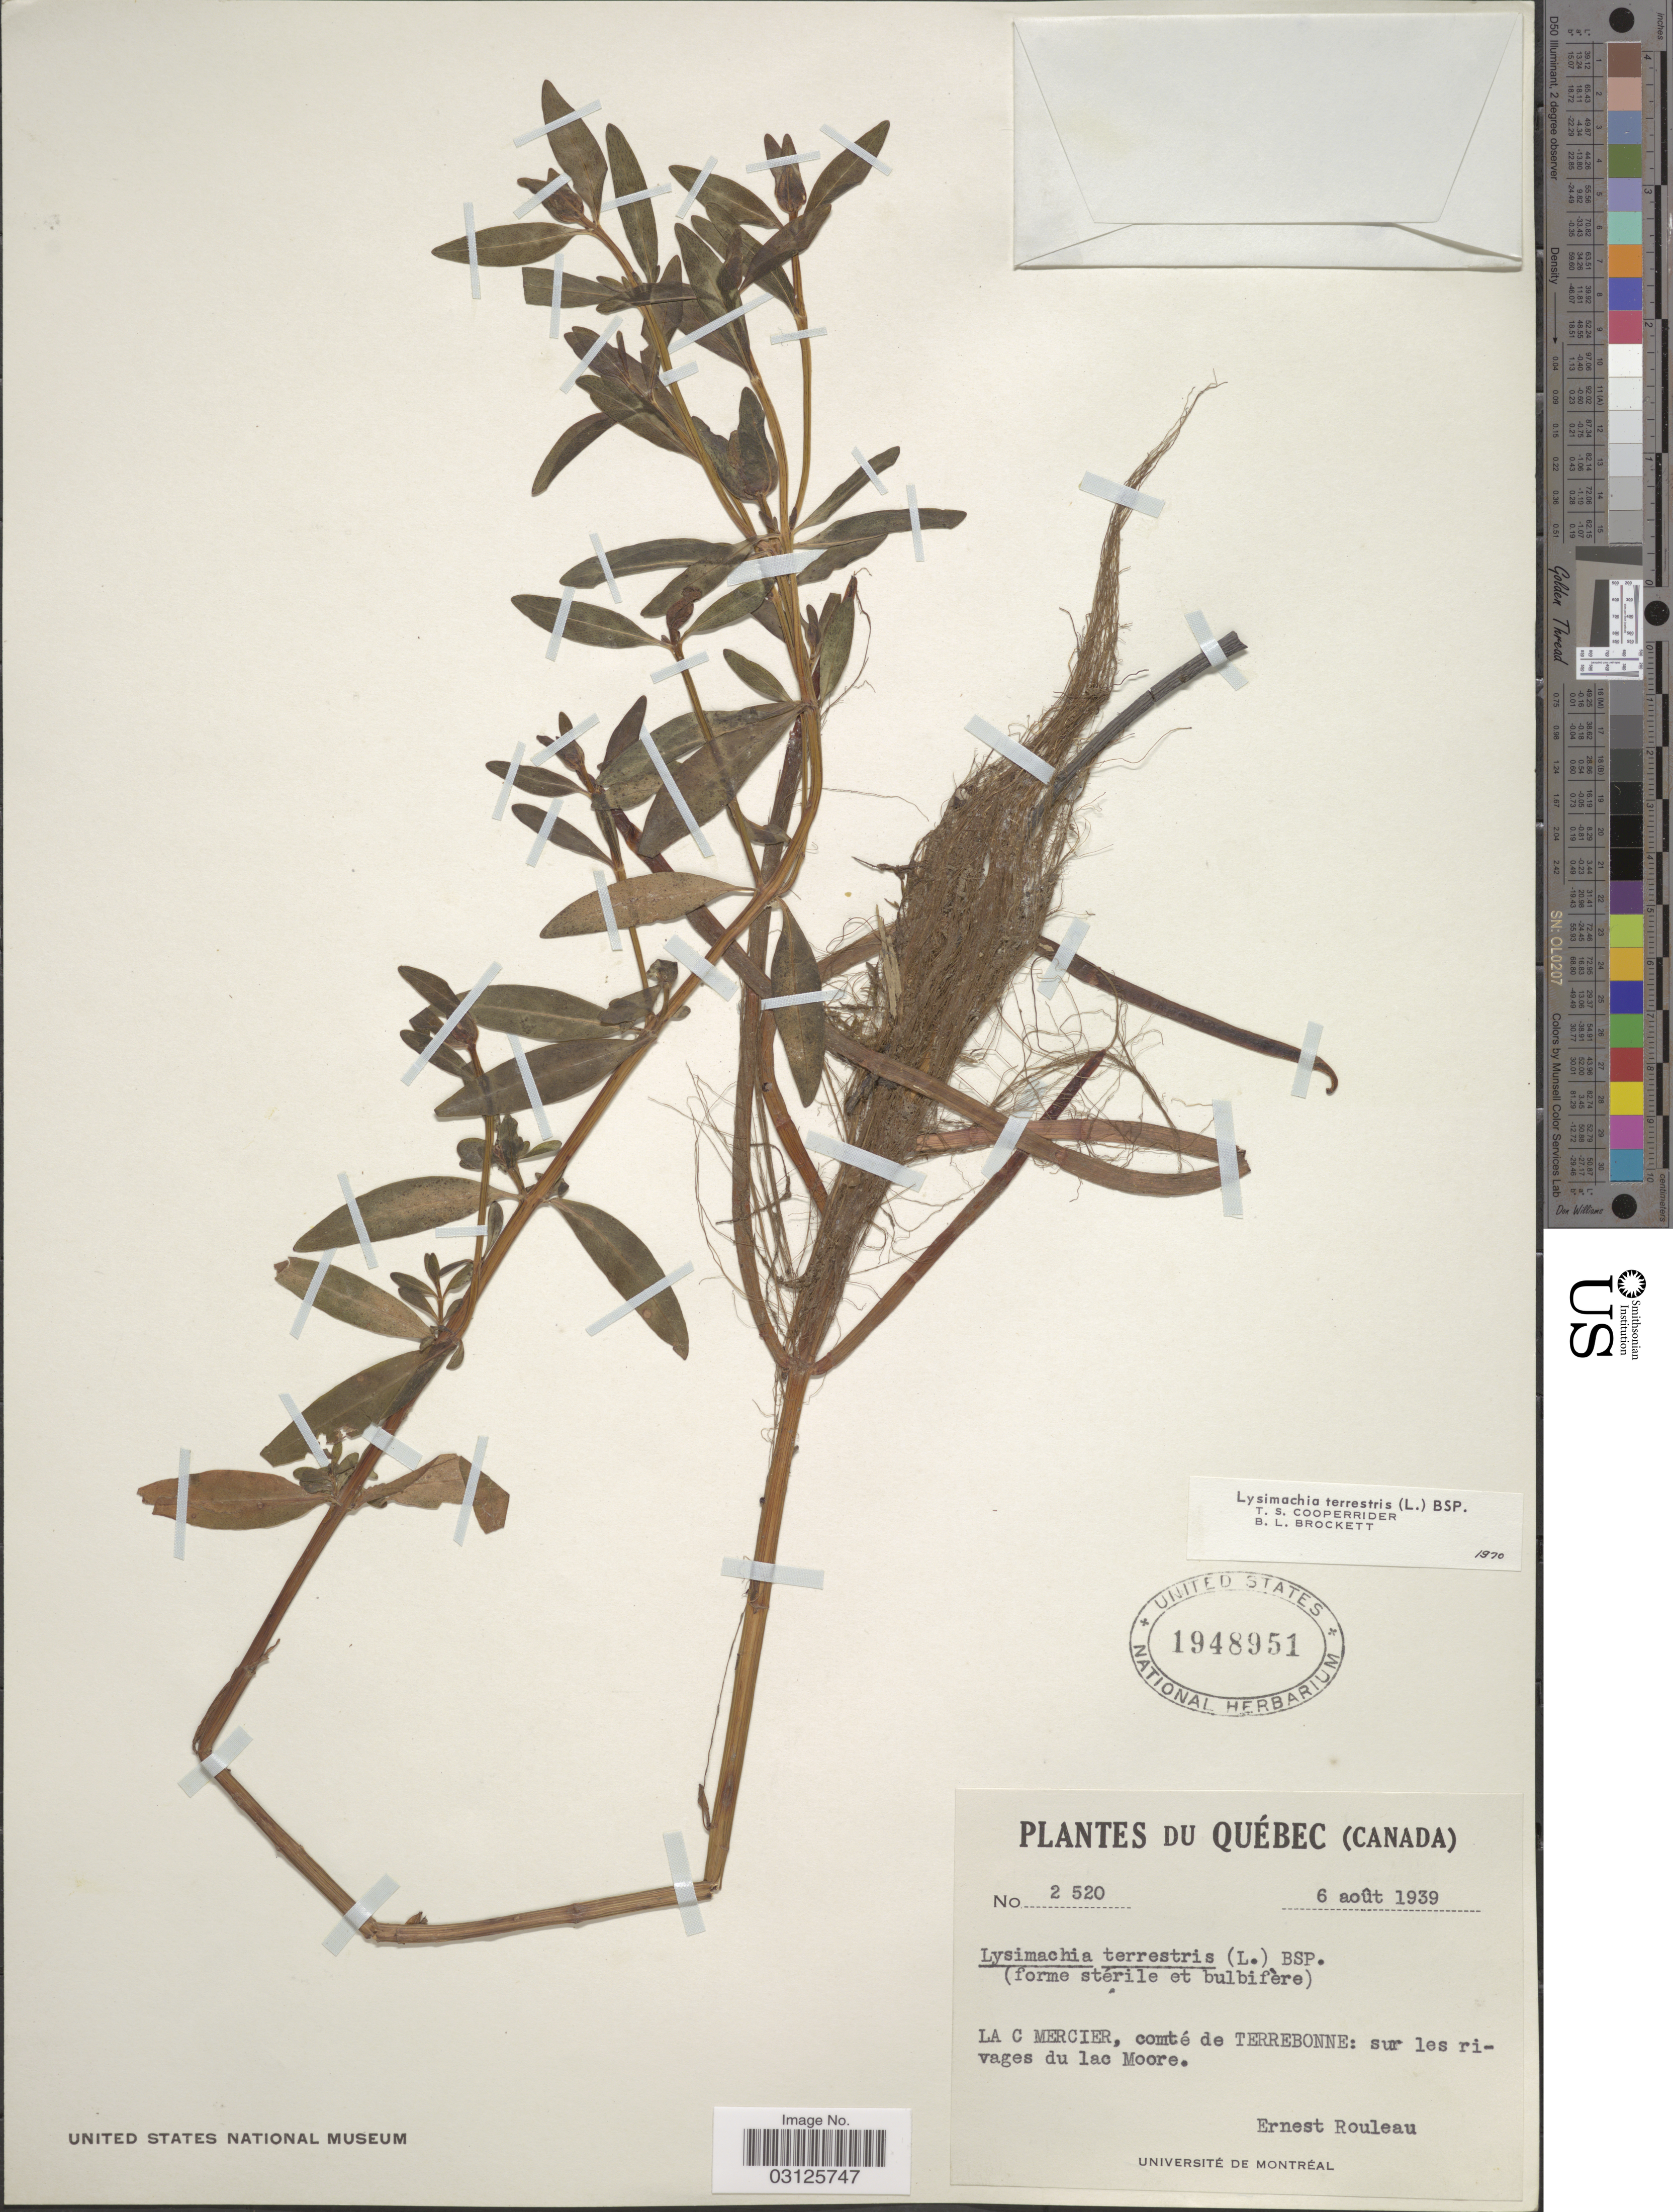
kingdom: Plantae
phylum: Tracheophyta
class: Magnoliopsida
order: Ericales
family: Primulaceae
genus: Lysimachia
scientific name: Lysimachia terrestris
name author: (L.) Britton, Stearns & Poggenb.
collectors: E. Rouleau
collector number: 2520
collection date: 1939-08-06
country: Canada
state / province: Quebec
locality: Lac Mercier, comté de Terrebonne: sur le rivages du lac Moore.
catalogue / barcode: US 1948951